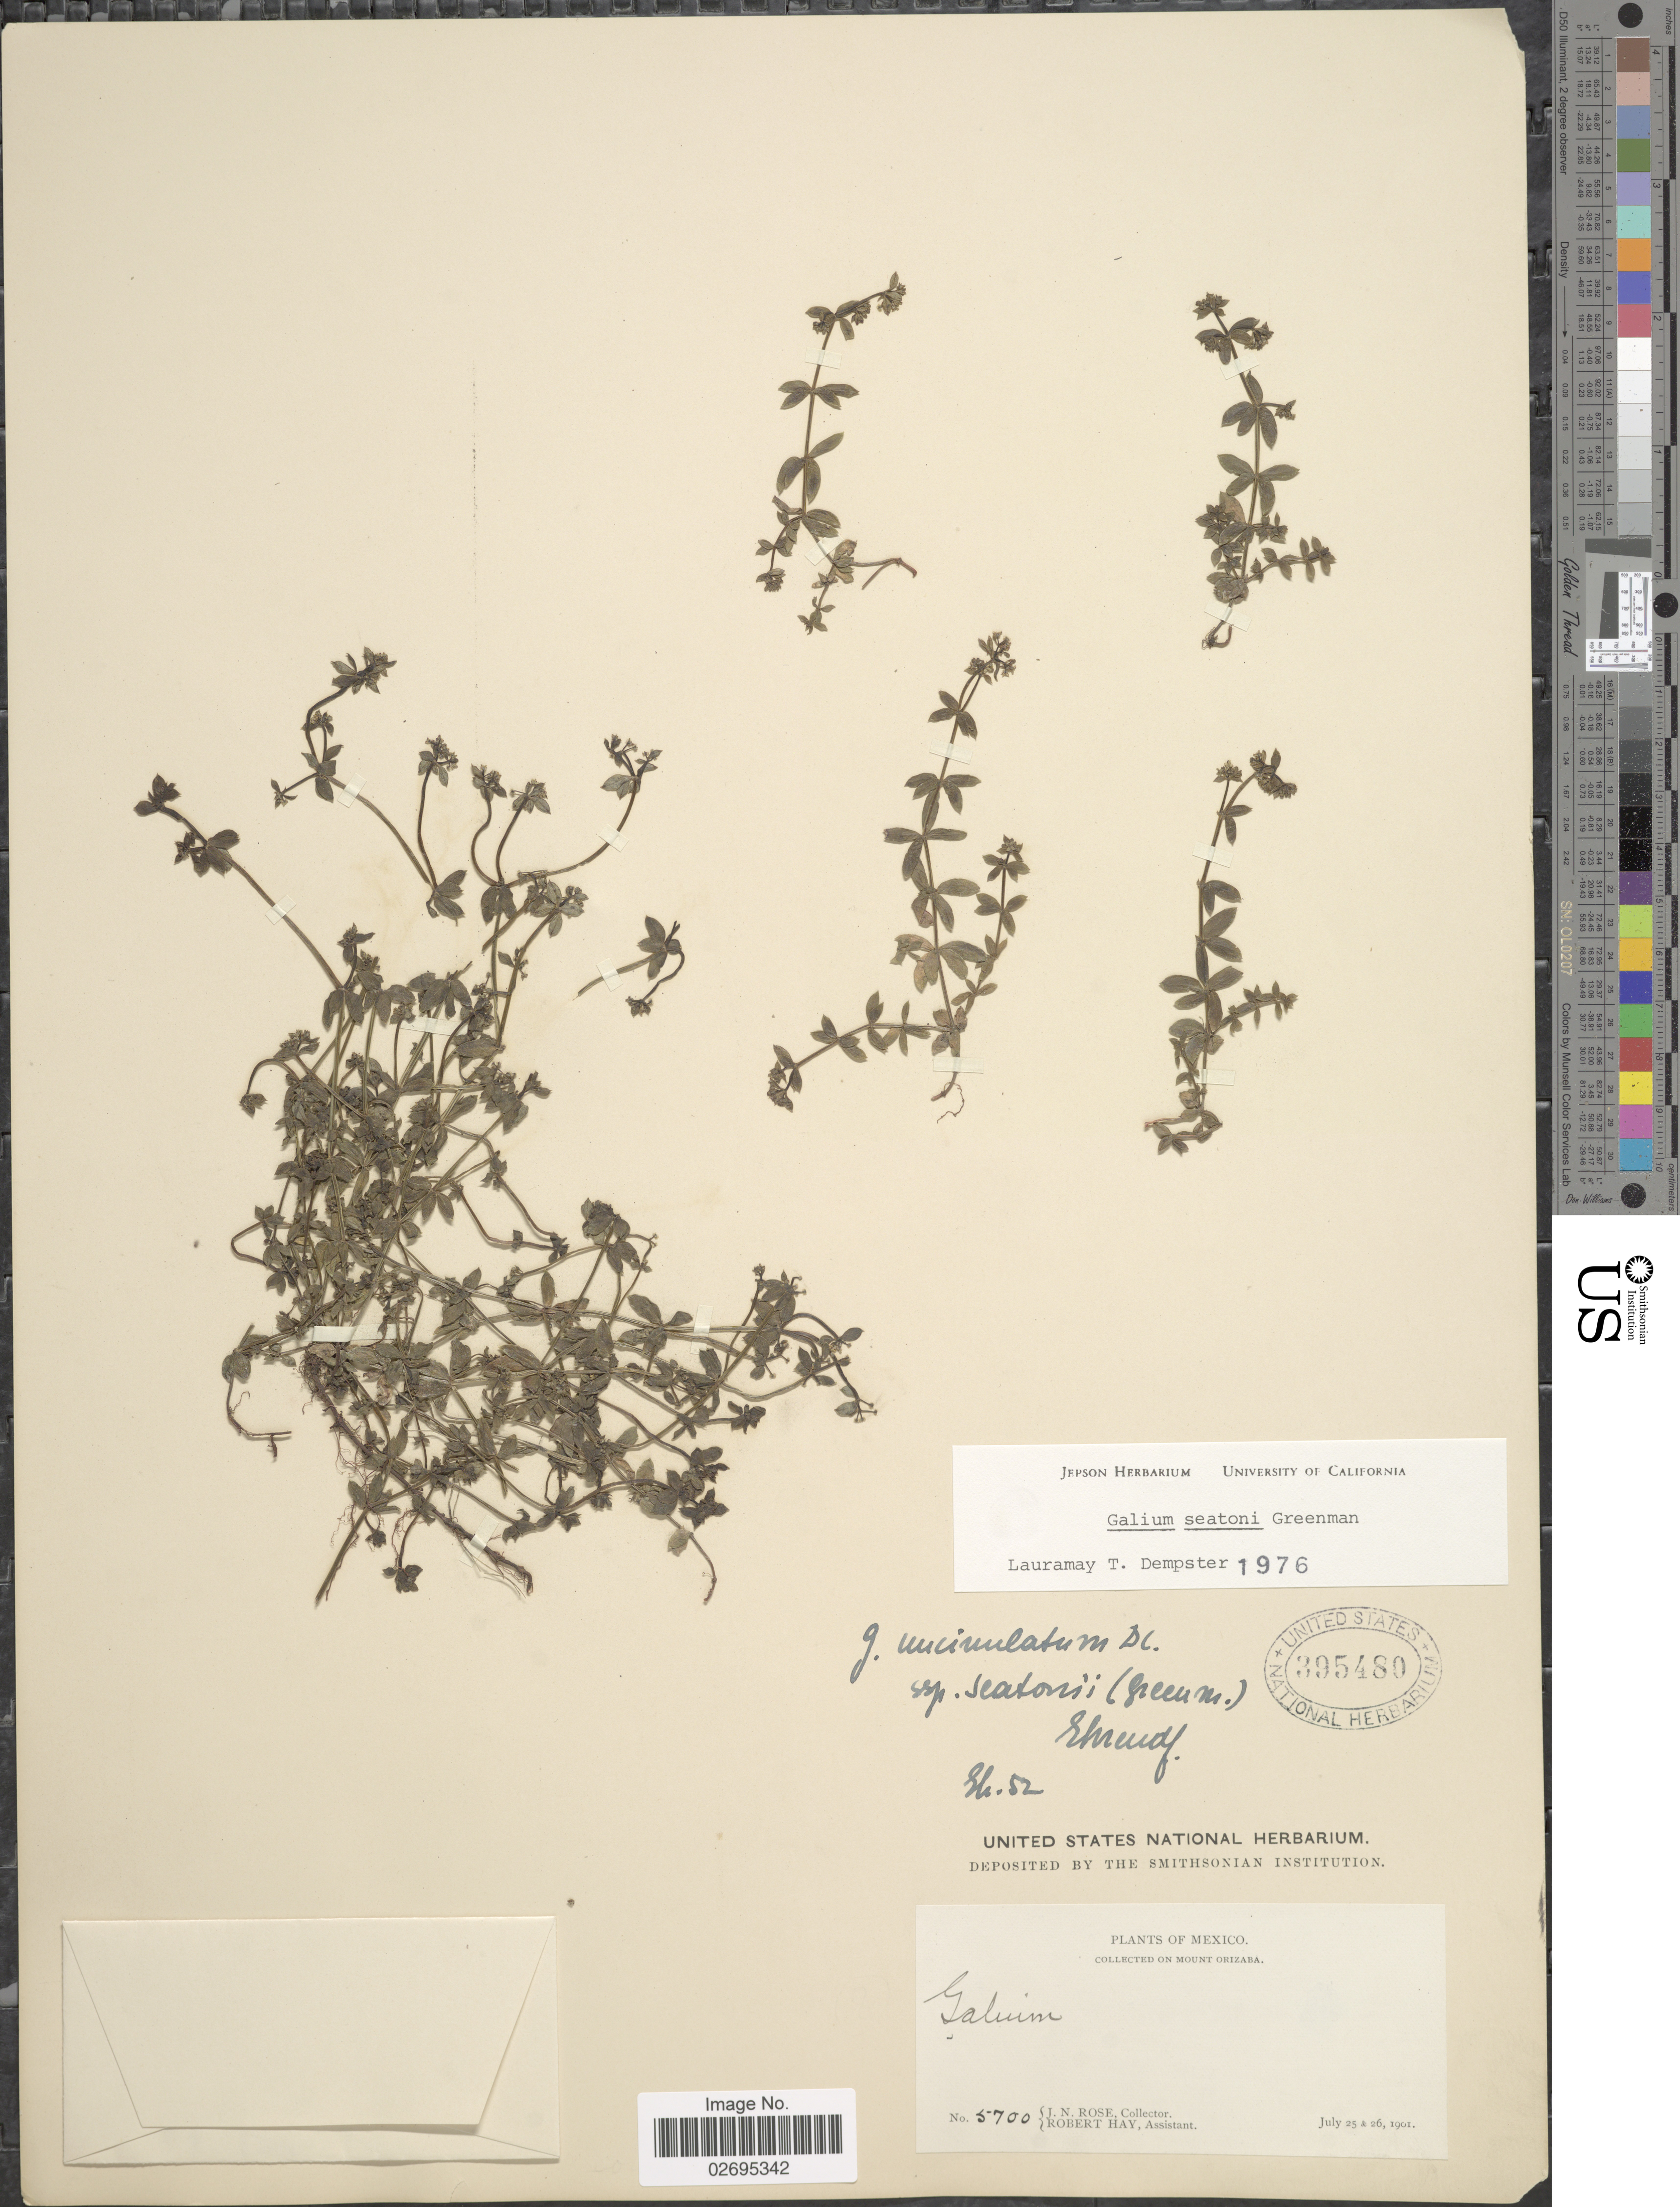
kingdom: Plantae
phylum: Tracheophyta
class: Magnoliopsida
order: Gentianales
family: Rubiaceae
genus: Galium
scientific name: Galium seatonii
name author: Greenm.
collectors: J. N. Rose & R. H. Hay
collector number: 5700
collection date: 1901-07-25/1901-07-26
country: Mexico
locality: Mount Orizaba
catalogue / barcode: US 395480